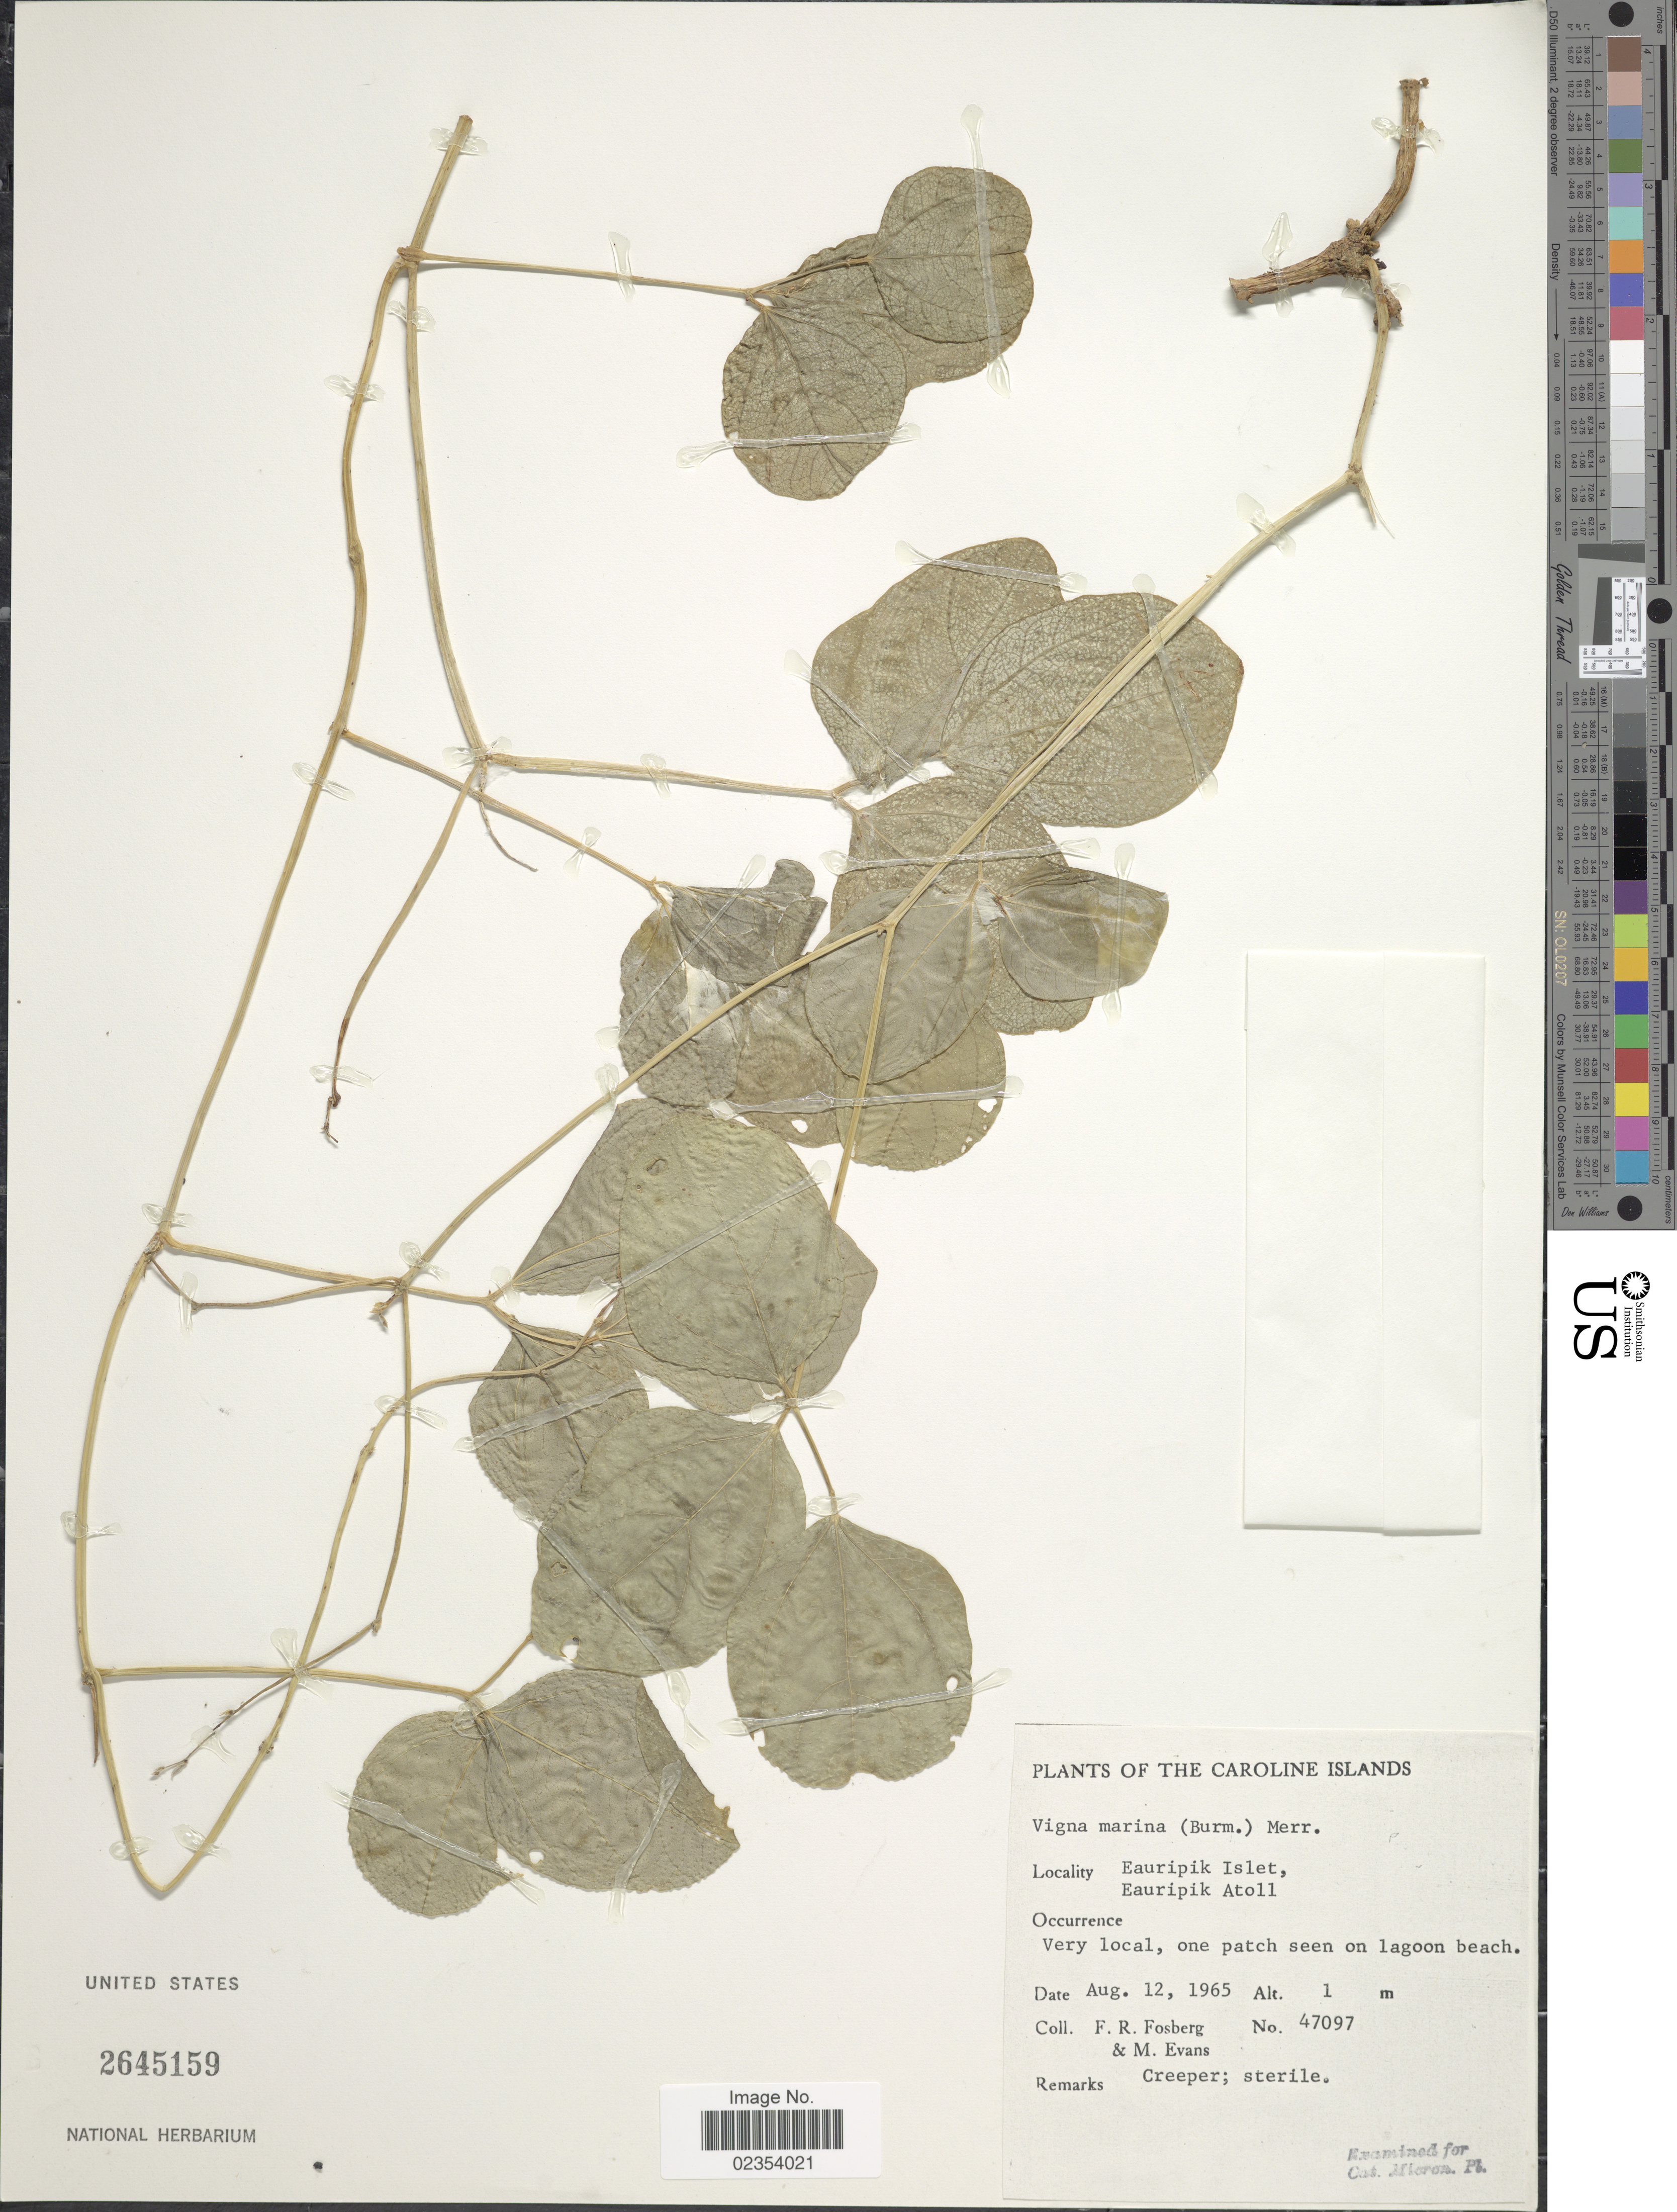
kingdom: Plantae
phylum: Tracheophyta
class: Magnoliopsida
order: Fabales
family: Fabaceae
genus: Vigna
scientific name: Vigna marina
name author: (Burm.) Merr.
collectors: F. R. Fosberg & M. Evans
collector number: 47097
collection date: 1965-08-12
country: Micronesia, Federated States of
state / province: Yap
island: Eauripik Atoll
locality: Caroline Islands. Eauripik Islet, Eauripik Atoll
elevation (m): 1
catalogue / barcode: US 2645159